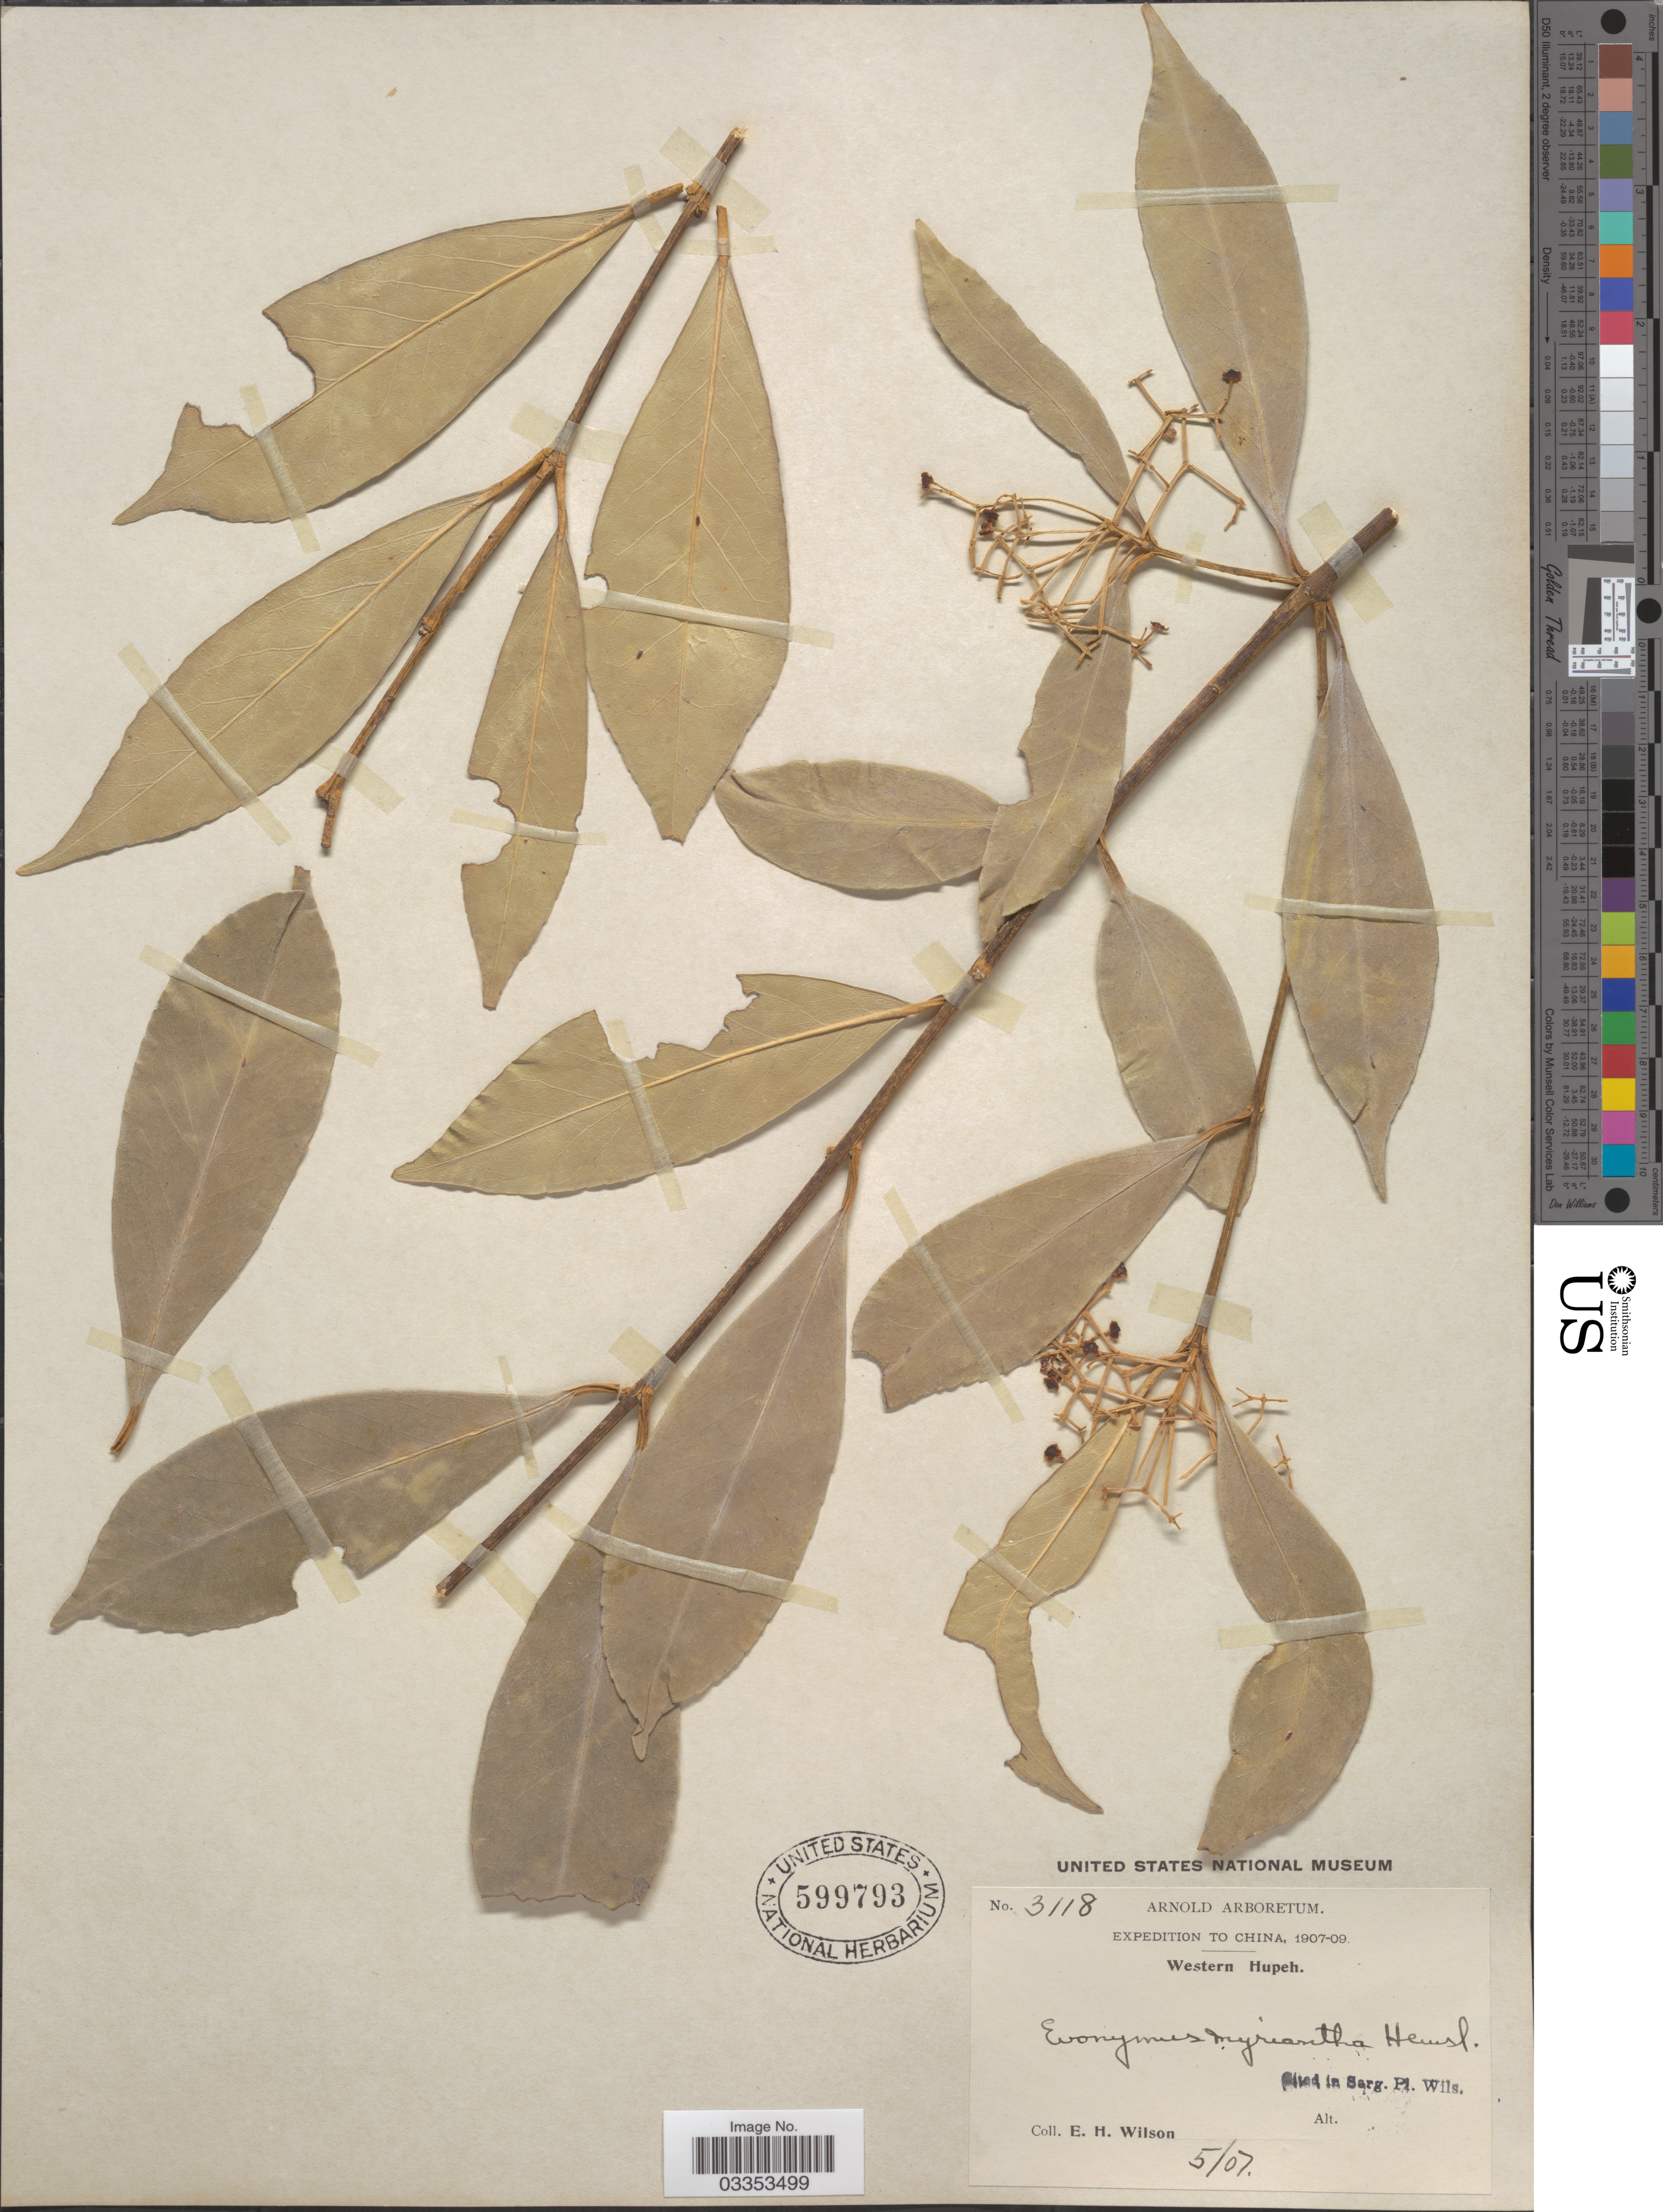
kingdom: Plantae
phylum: Tracheophyta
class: Magnoliopsida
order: Celastrales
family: Celastraceae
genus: Euonymus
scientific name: Euonymus myrianthus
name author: Hemsl.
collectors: E. Wilson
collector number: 3118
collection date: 1907-05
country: China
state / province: Hubei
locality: Western Hupeh.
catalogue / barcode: US 599793